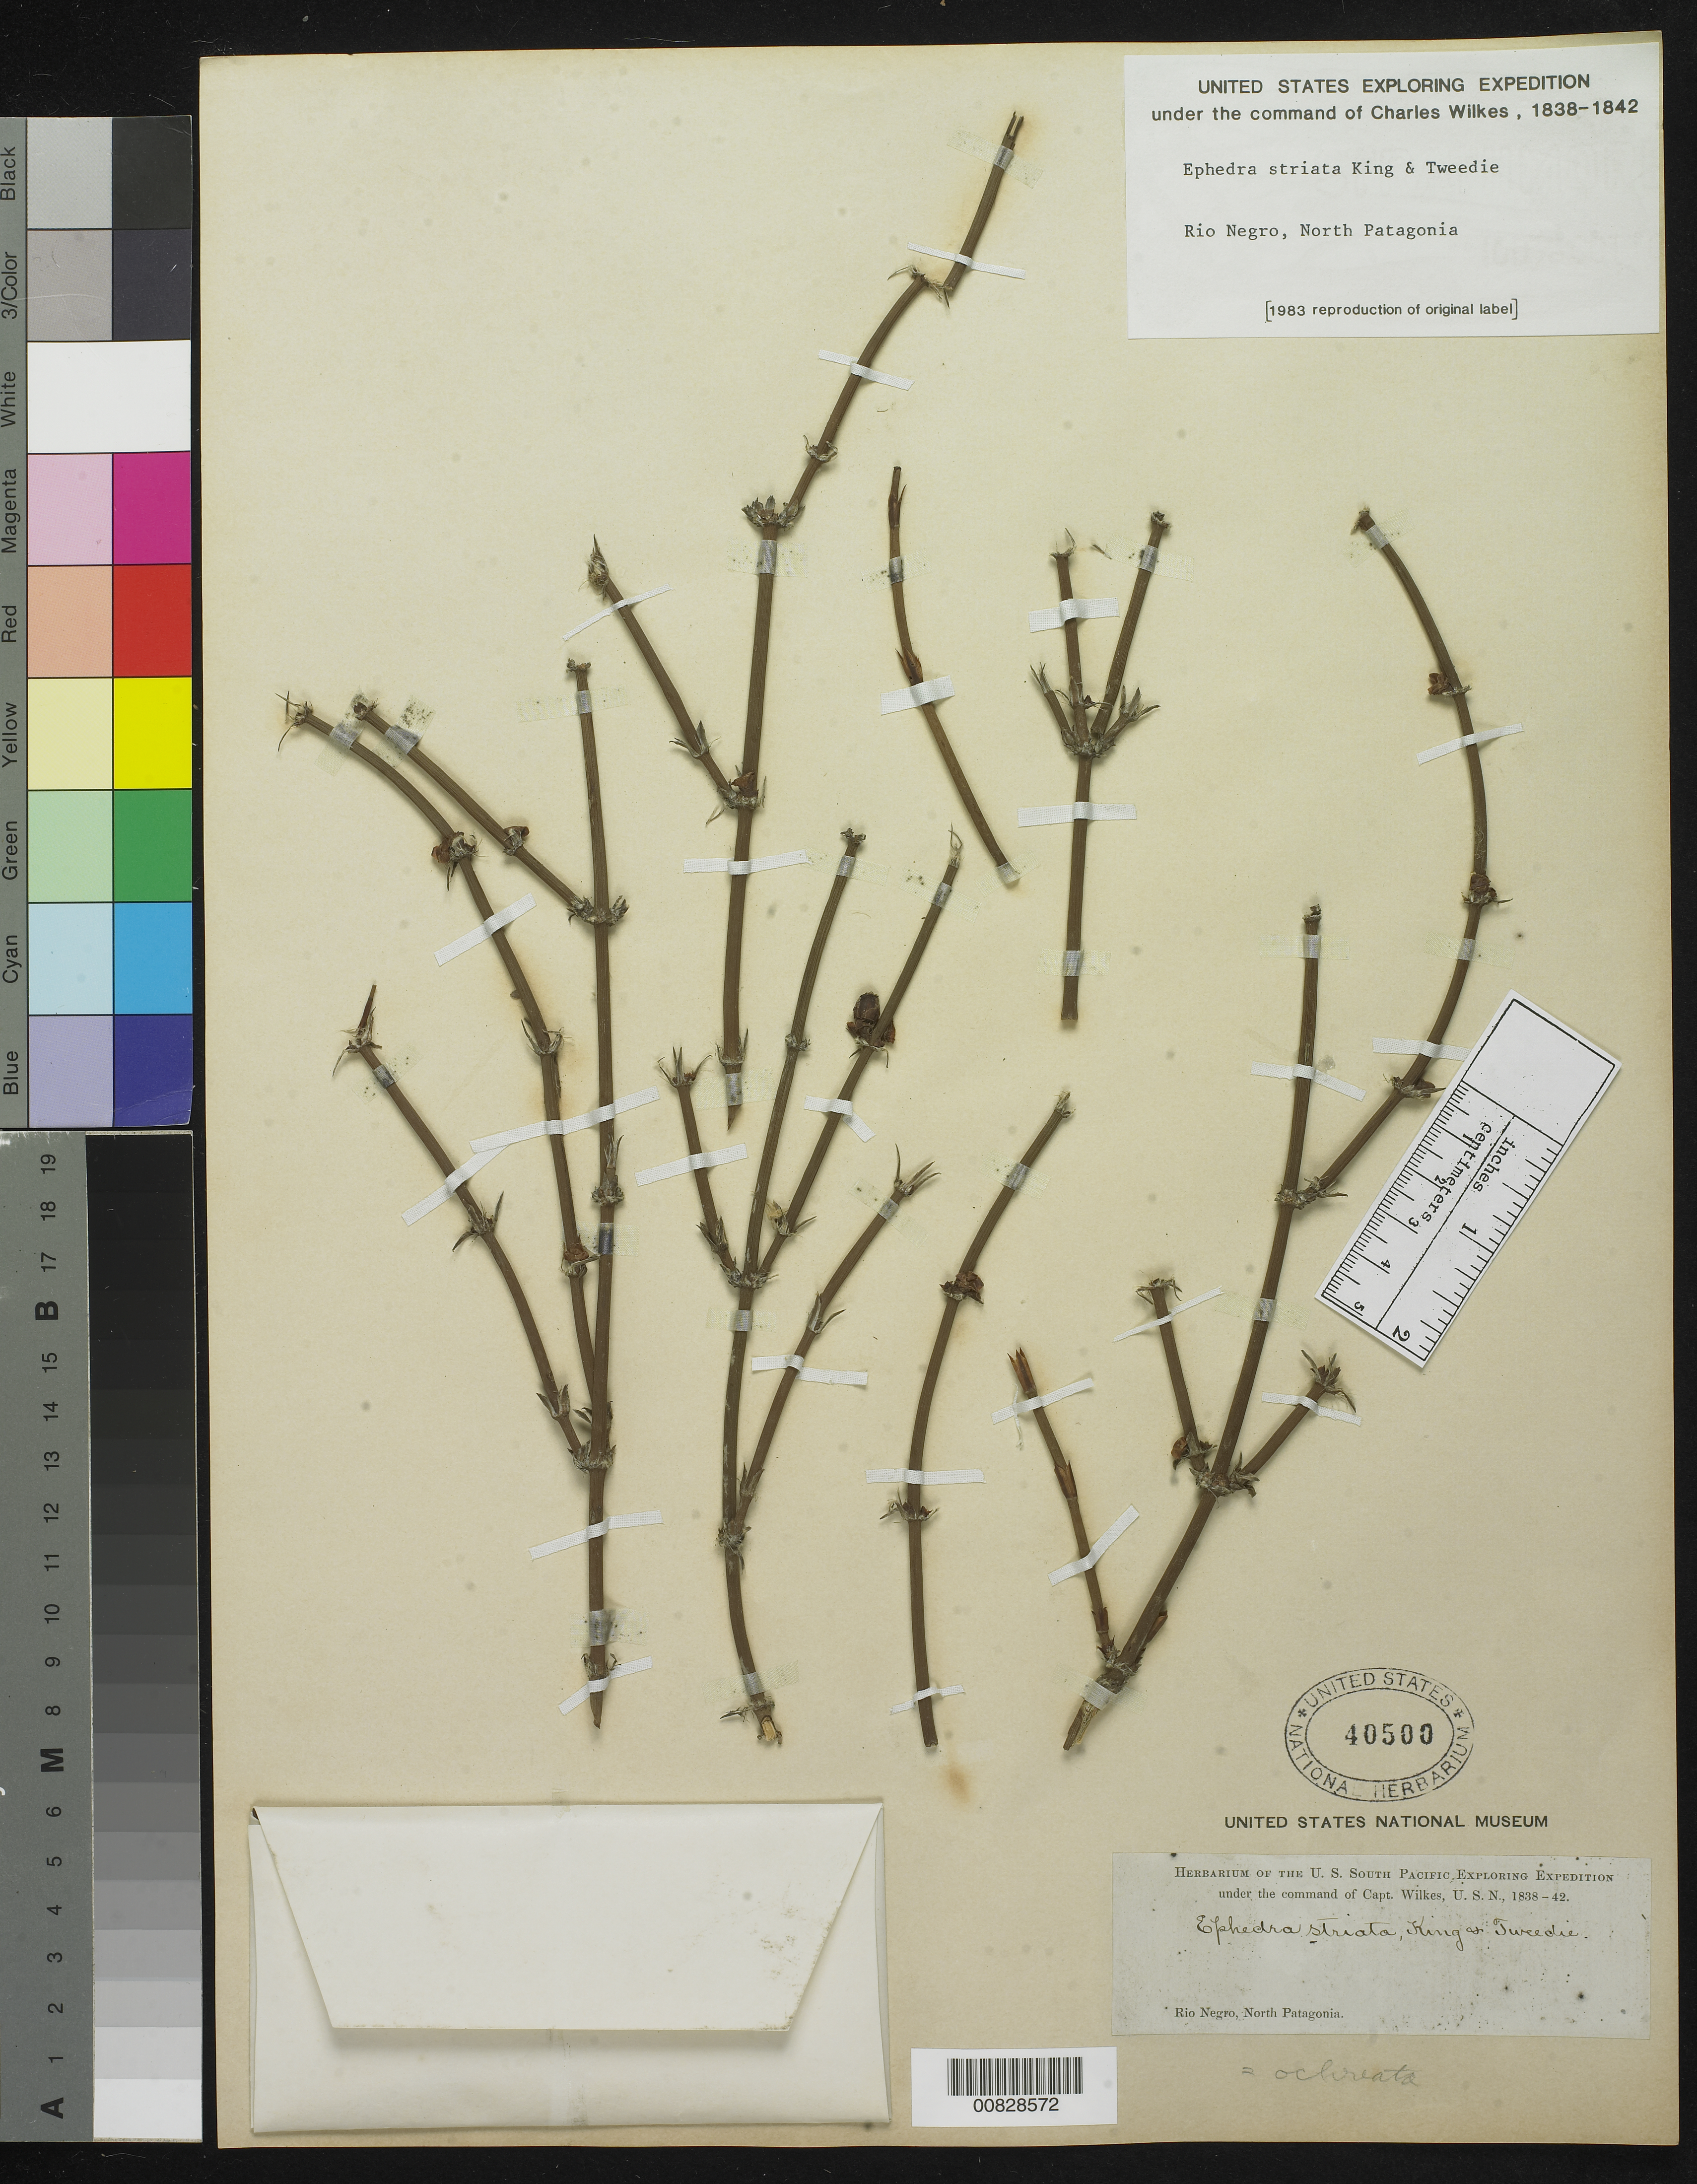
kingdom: Plantae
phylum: Tracheophyta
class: Gnetopsida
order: Ephedrales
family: Ephedraceae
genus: Ephedra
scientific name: Ephedra ochreata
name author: Miers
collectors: Wilkes Explor. Exped.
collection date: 1838/1842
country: Argentina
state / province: Rio Negro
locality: Rio Negro, North Patagonia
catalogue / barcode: US 40500